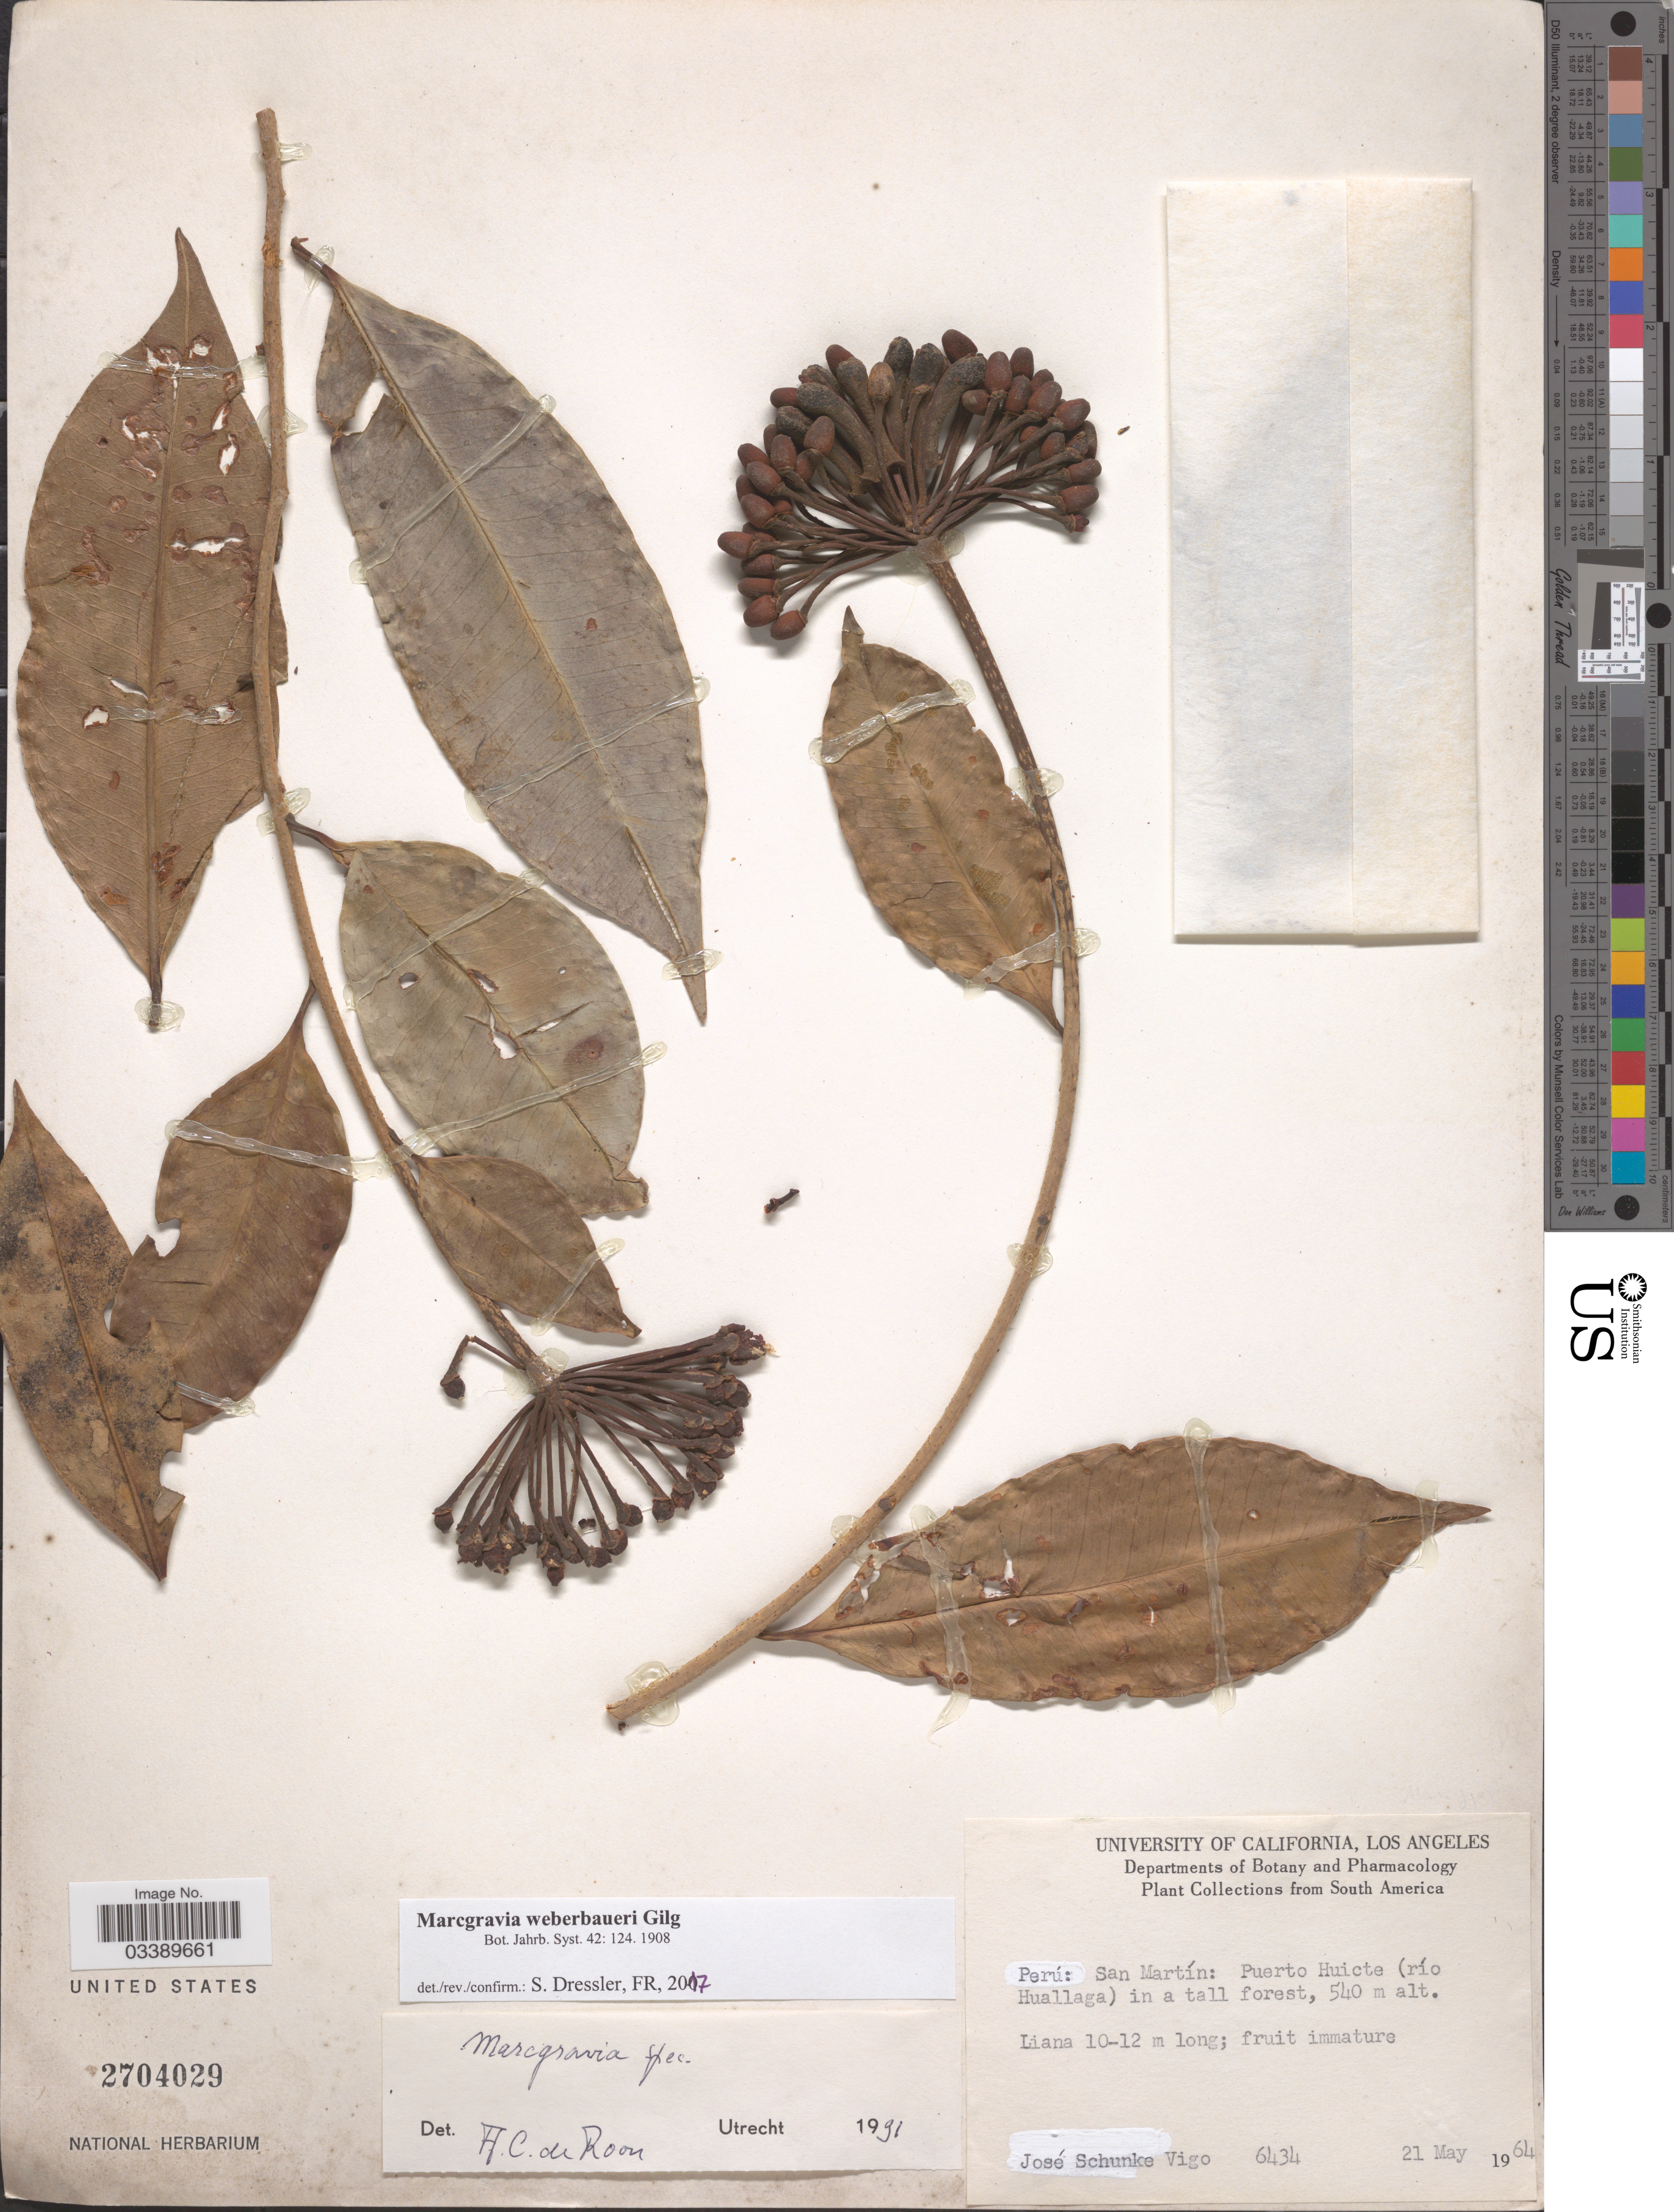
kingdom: Plantae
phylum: Tracheophyta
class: Magnoliopsida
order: Ericales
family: Marcgraviaceae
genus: Marcgravia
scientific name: Marcgravia weberbaueri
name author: Gilg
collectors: J. Schunke Vigo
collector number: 6434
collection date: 1964-05-21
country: Peru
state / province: San Martín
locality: Puerto Huicte (río Huallaga) in a tall forest.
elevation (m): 540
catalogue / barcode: US 2704029